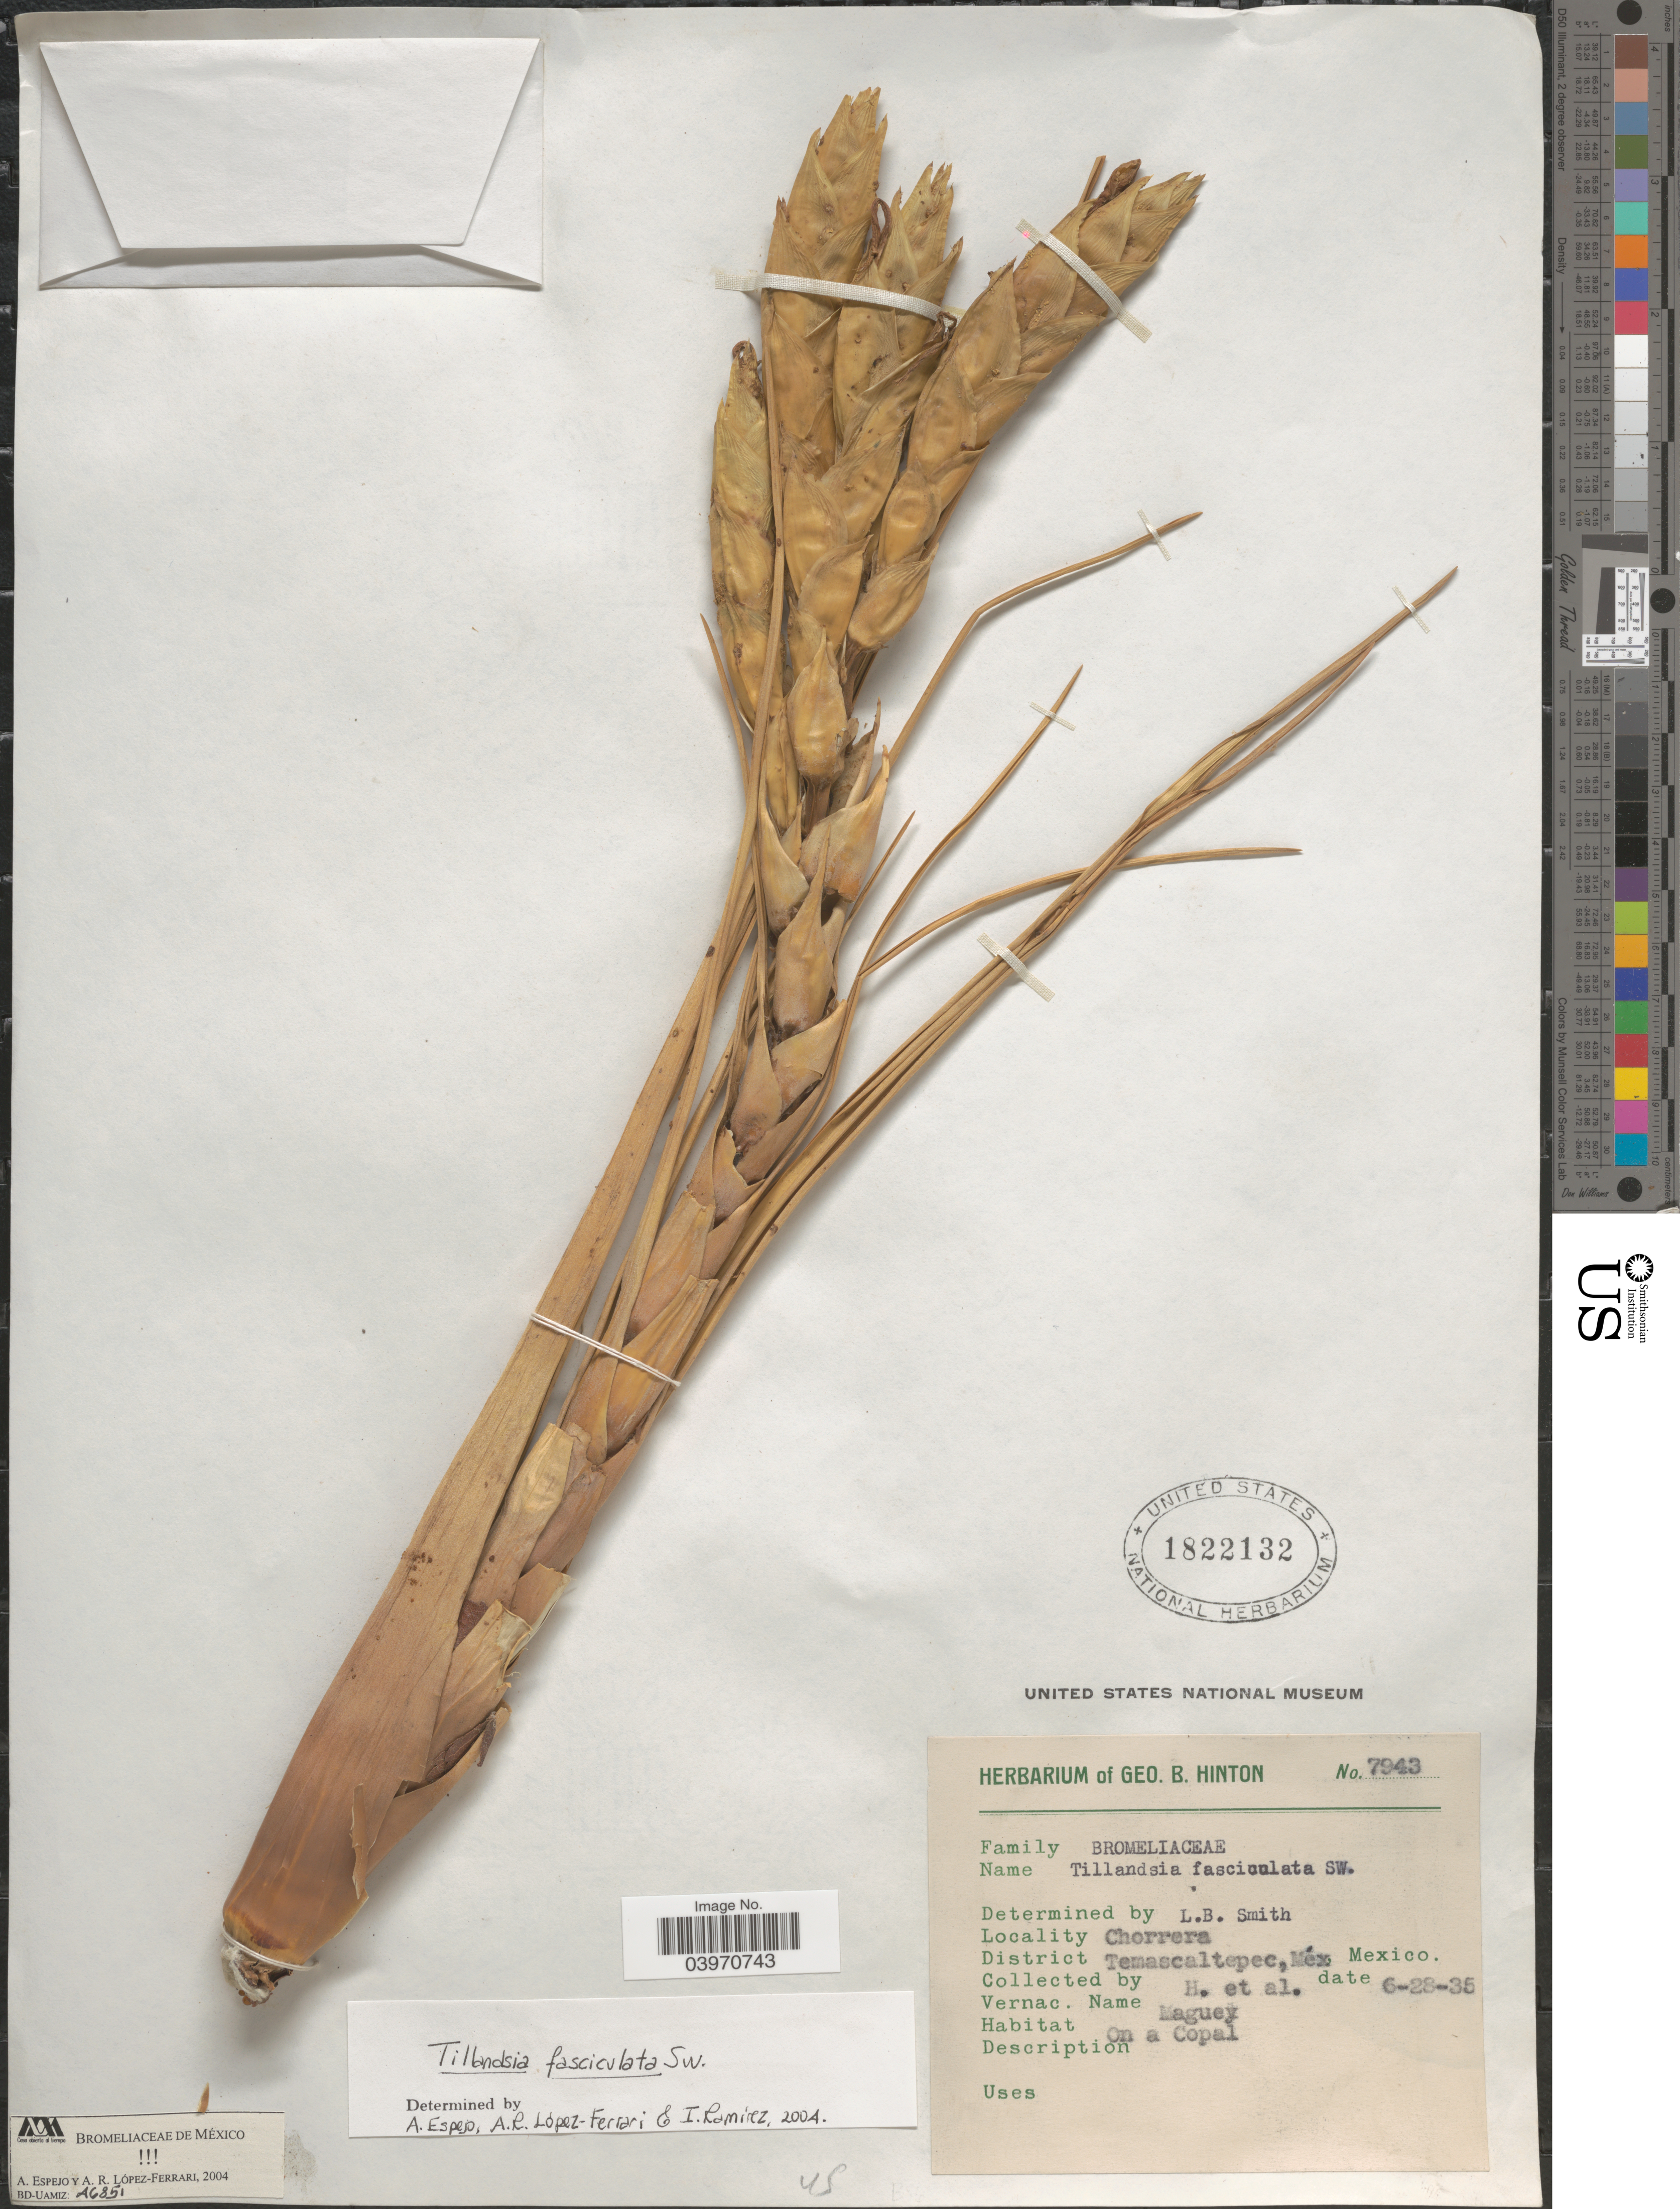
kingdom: Plantae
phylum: Tracheophyta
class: Liliopsida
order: Poales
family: Bromeliaceae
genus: Tillandsia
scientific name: Tillandsia fasciculata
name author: Sw.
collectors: G. B. Hinton & et al.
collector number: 7943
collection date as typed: Transcribed d/m/y: 28/6/35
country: Mexico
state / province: México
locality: Chorrera. District Temascaltepec.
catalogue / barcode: US 1822132